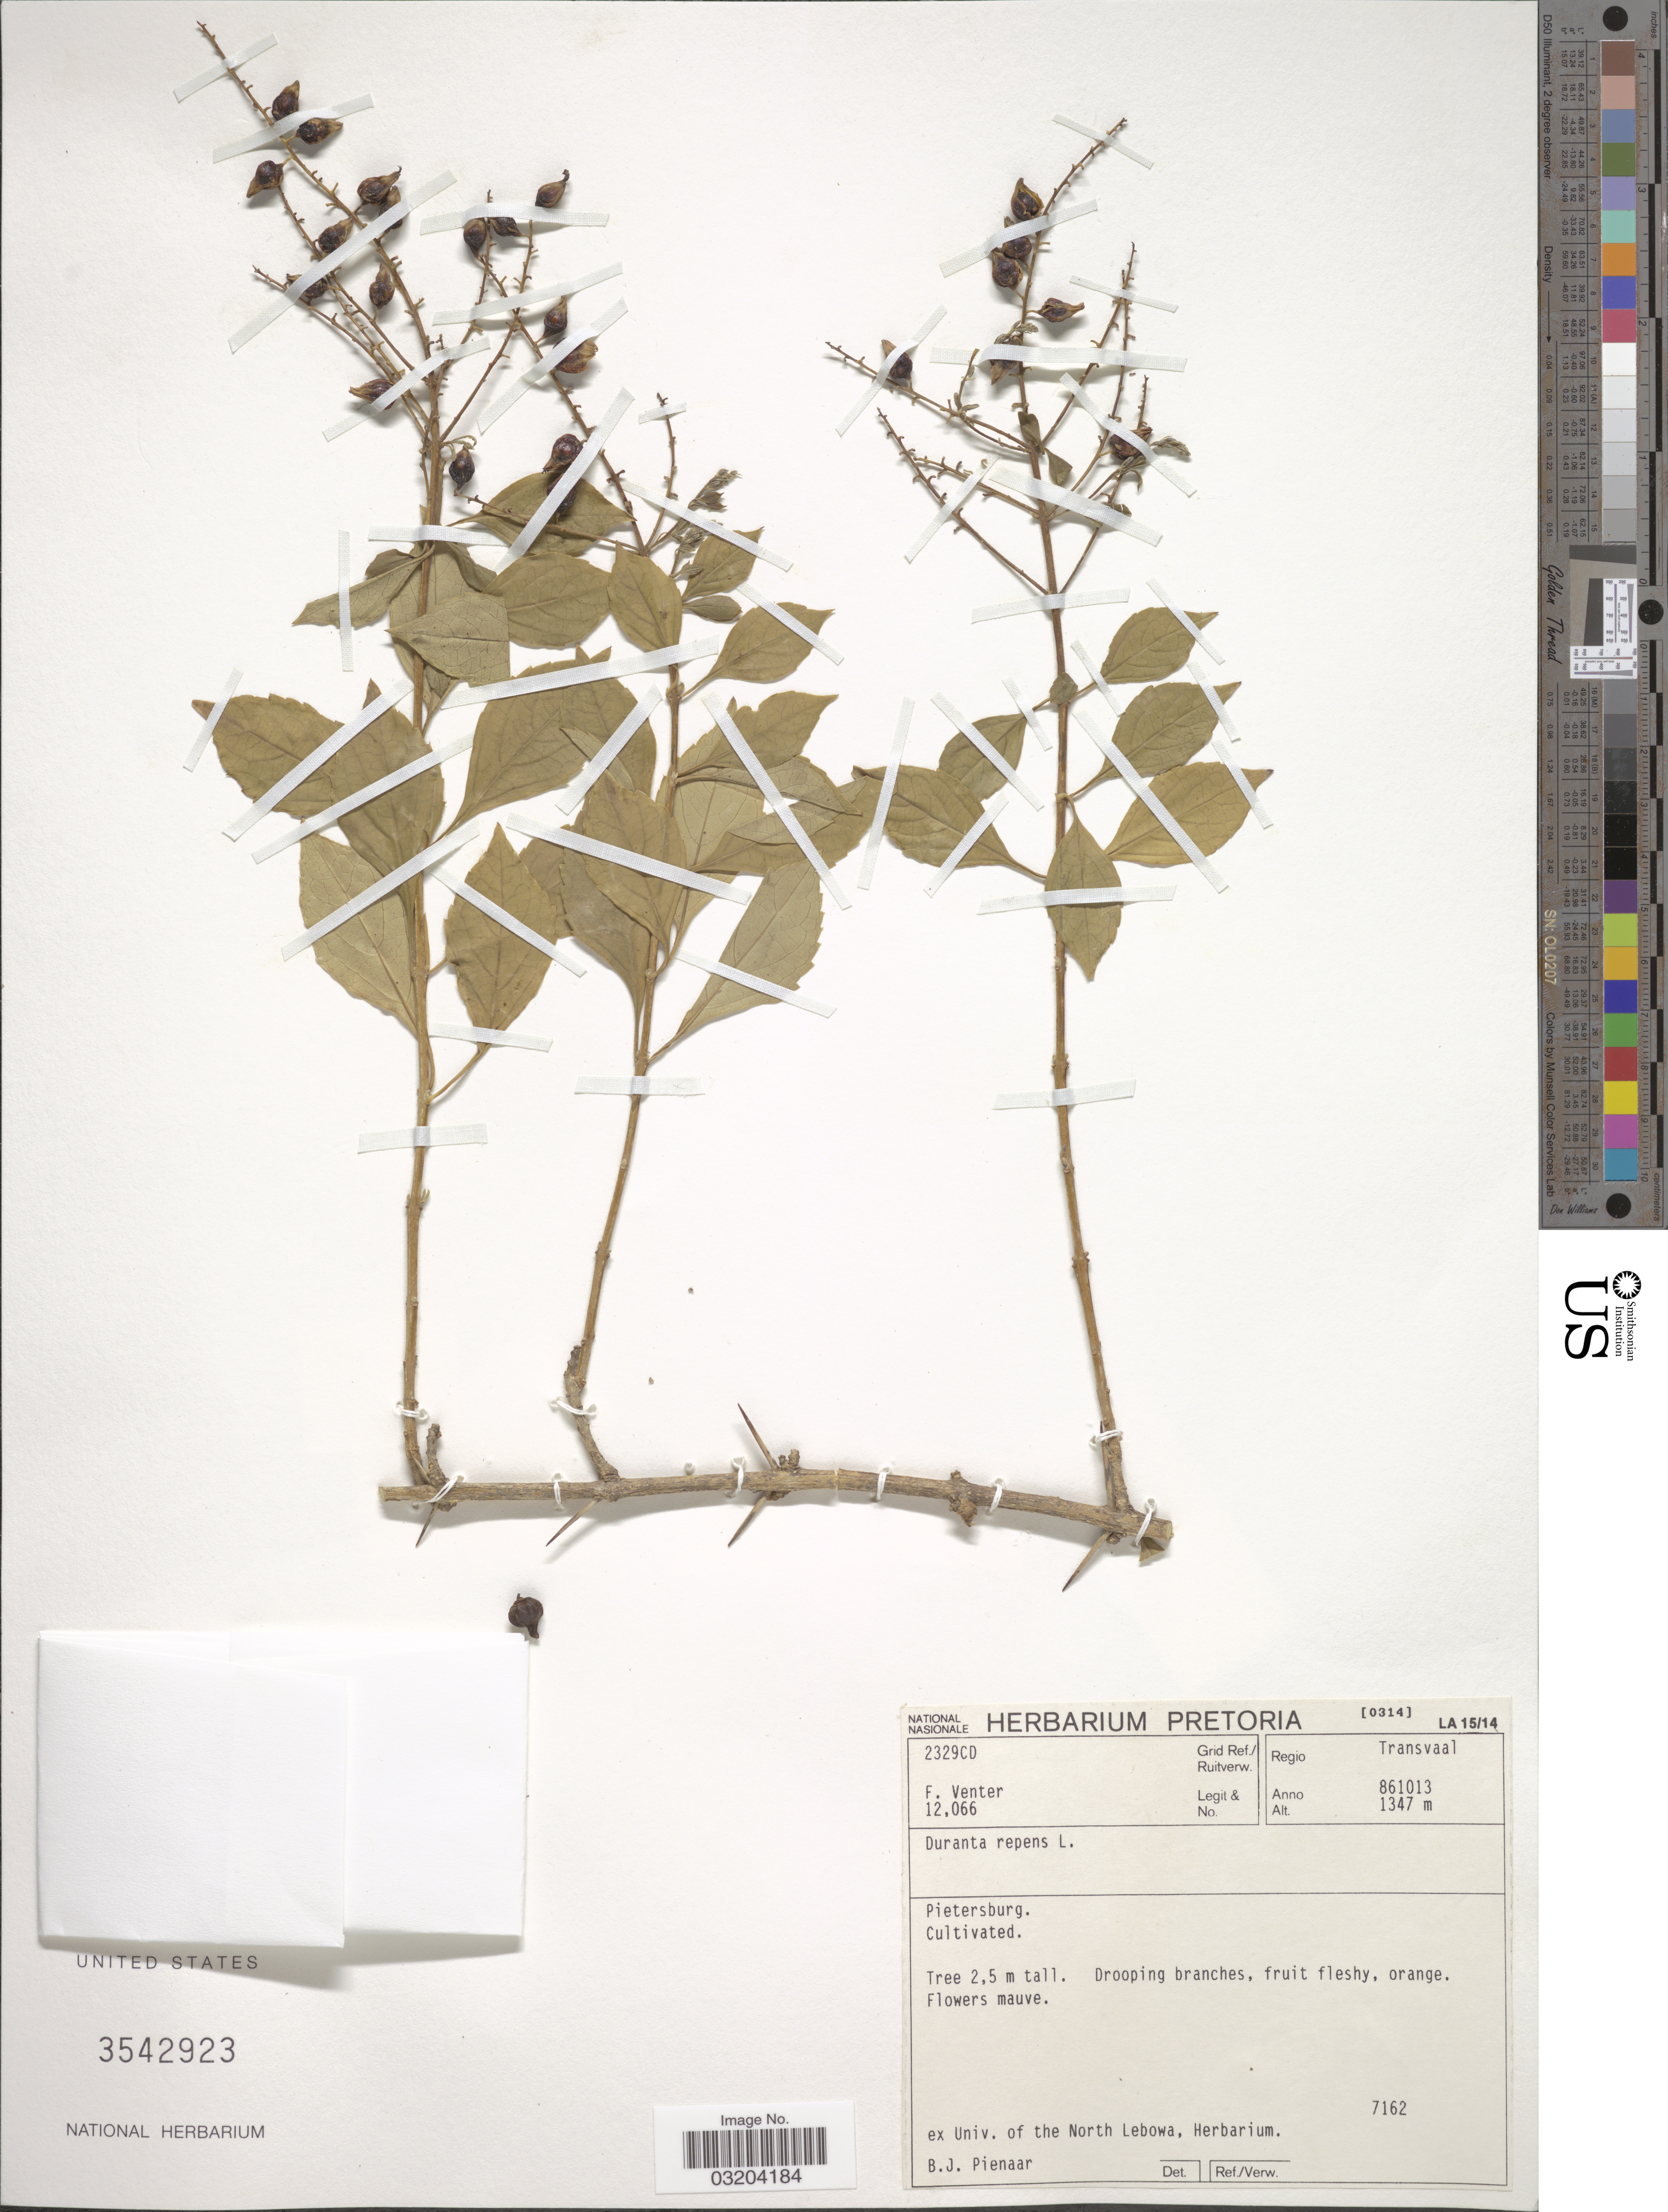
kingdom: Plantae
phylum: Tracheophyta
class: Magnoliopsida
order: Lamiales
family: Verbenaceae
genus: Duranta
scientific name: Duranta erecta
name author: L.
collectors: F. Venter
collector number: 12066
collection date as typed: Transcribed d/m/y: 13/10/86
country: South Africa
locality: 2329CD Grid Ref. Regio Transvaal. Pietersburg.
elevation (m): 1347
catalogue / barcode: US 3542923